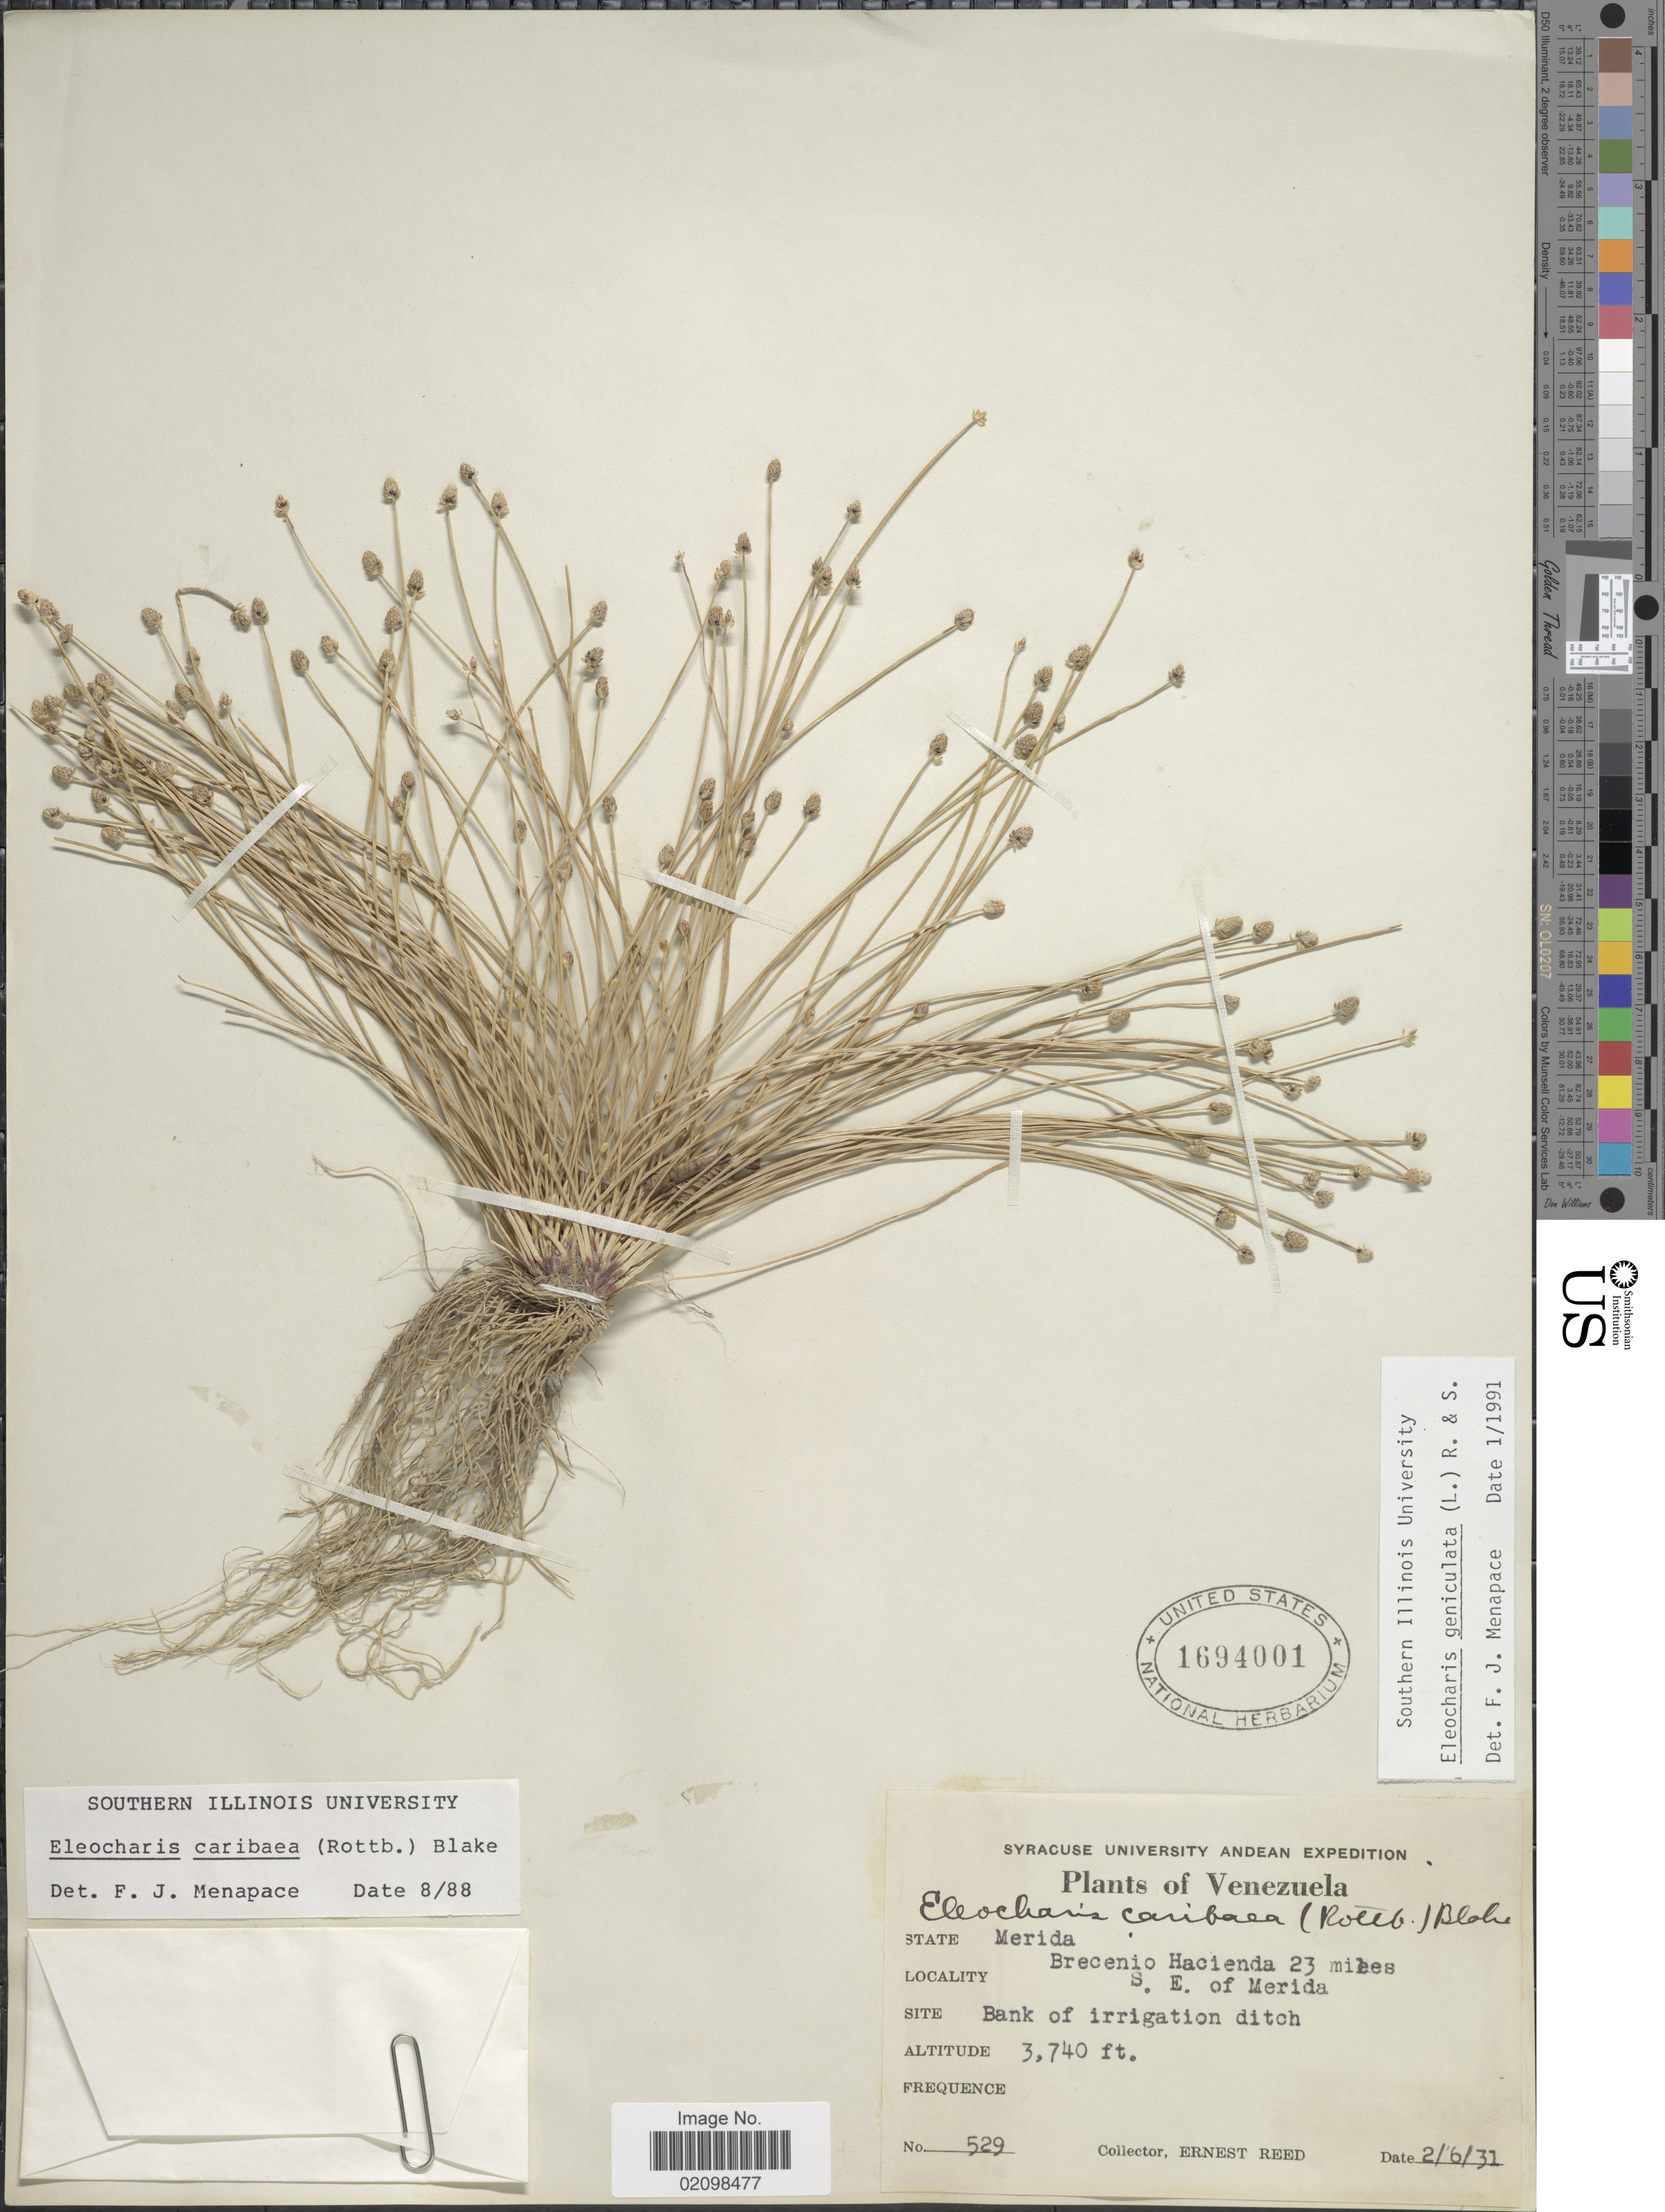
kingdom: Plantae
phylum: Tracheophyta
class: Liliopsida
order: Poales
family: Cyperaceae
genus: Eleocharis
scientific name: Eleocharis geniculata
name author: (L.) Roem. & Schult.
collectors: E. Reed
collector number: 529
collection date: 1931-06-02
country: Venezuela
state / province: Mérida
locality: Brecenio Hacienda 23 miles S. E. of Merida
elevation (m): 1140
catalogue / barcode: US 1694001